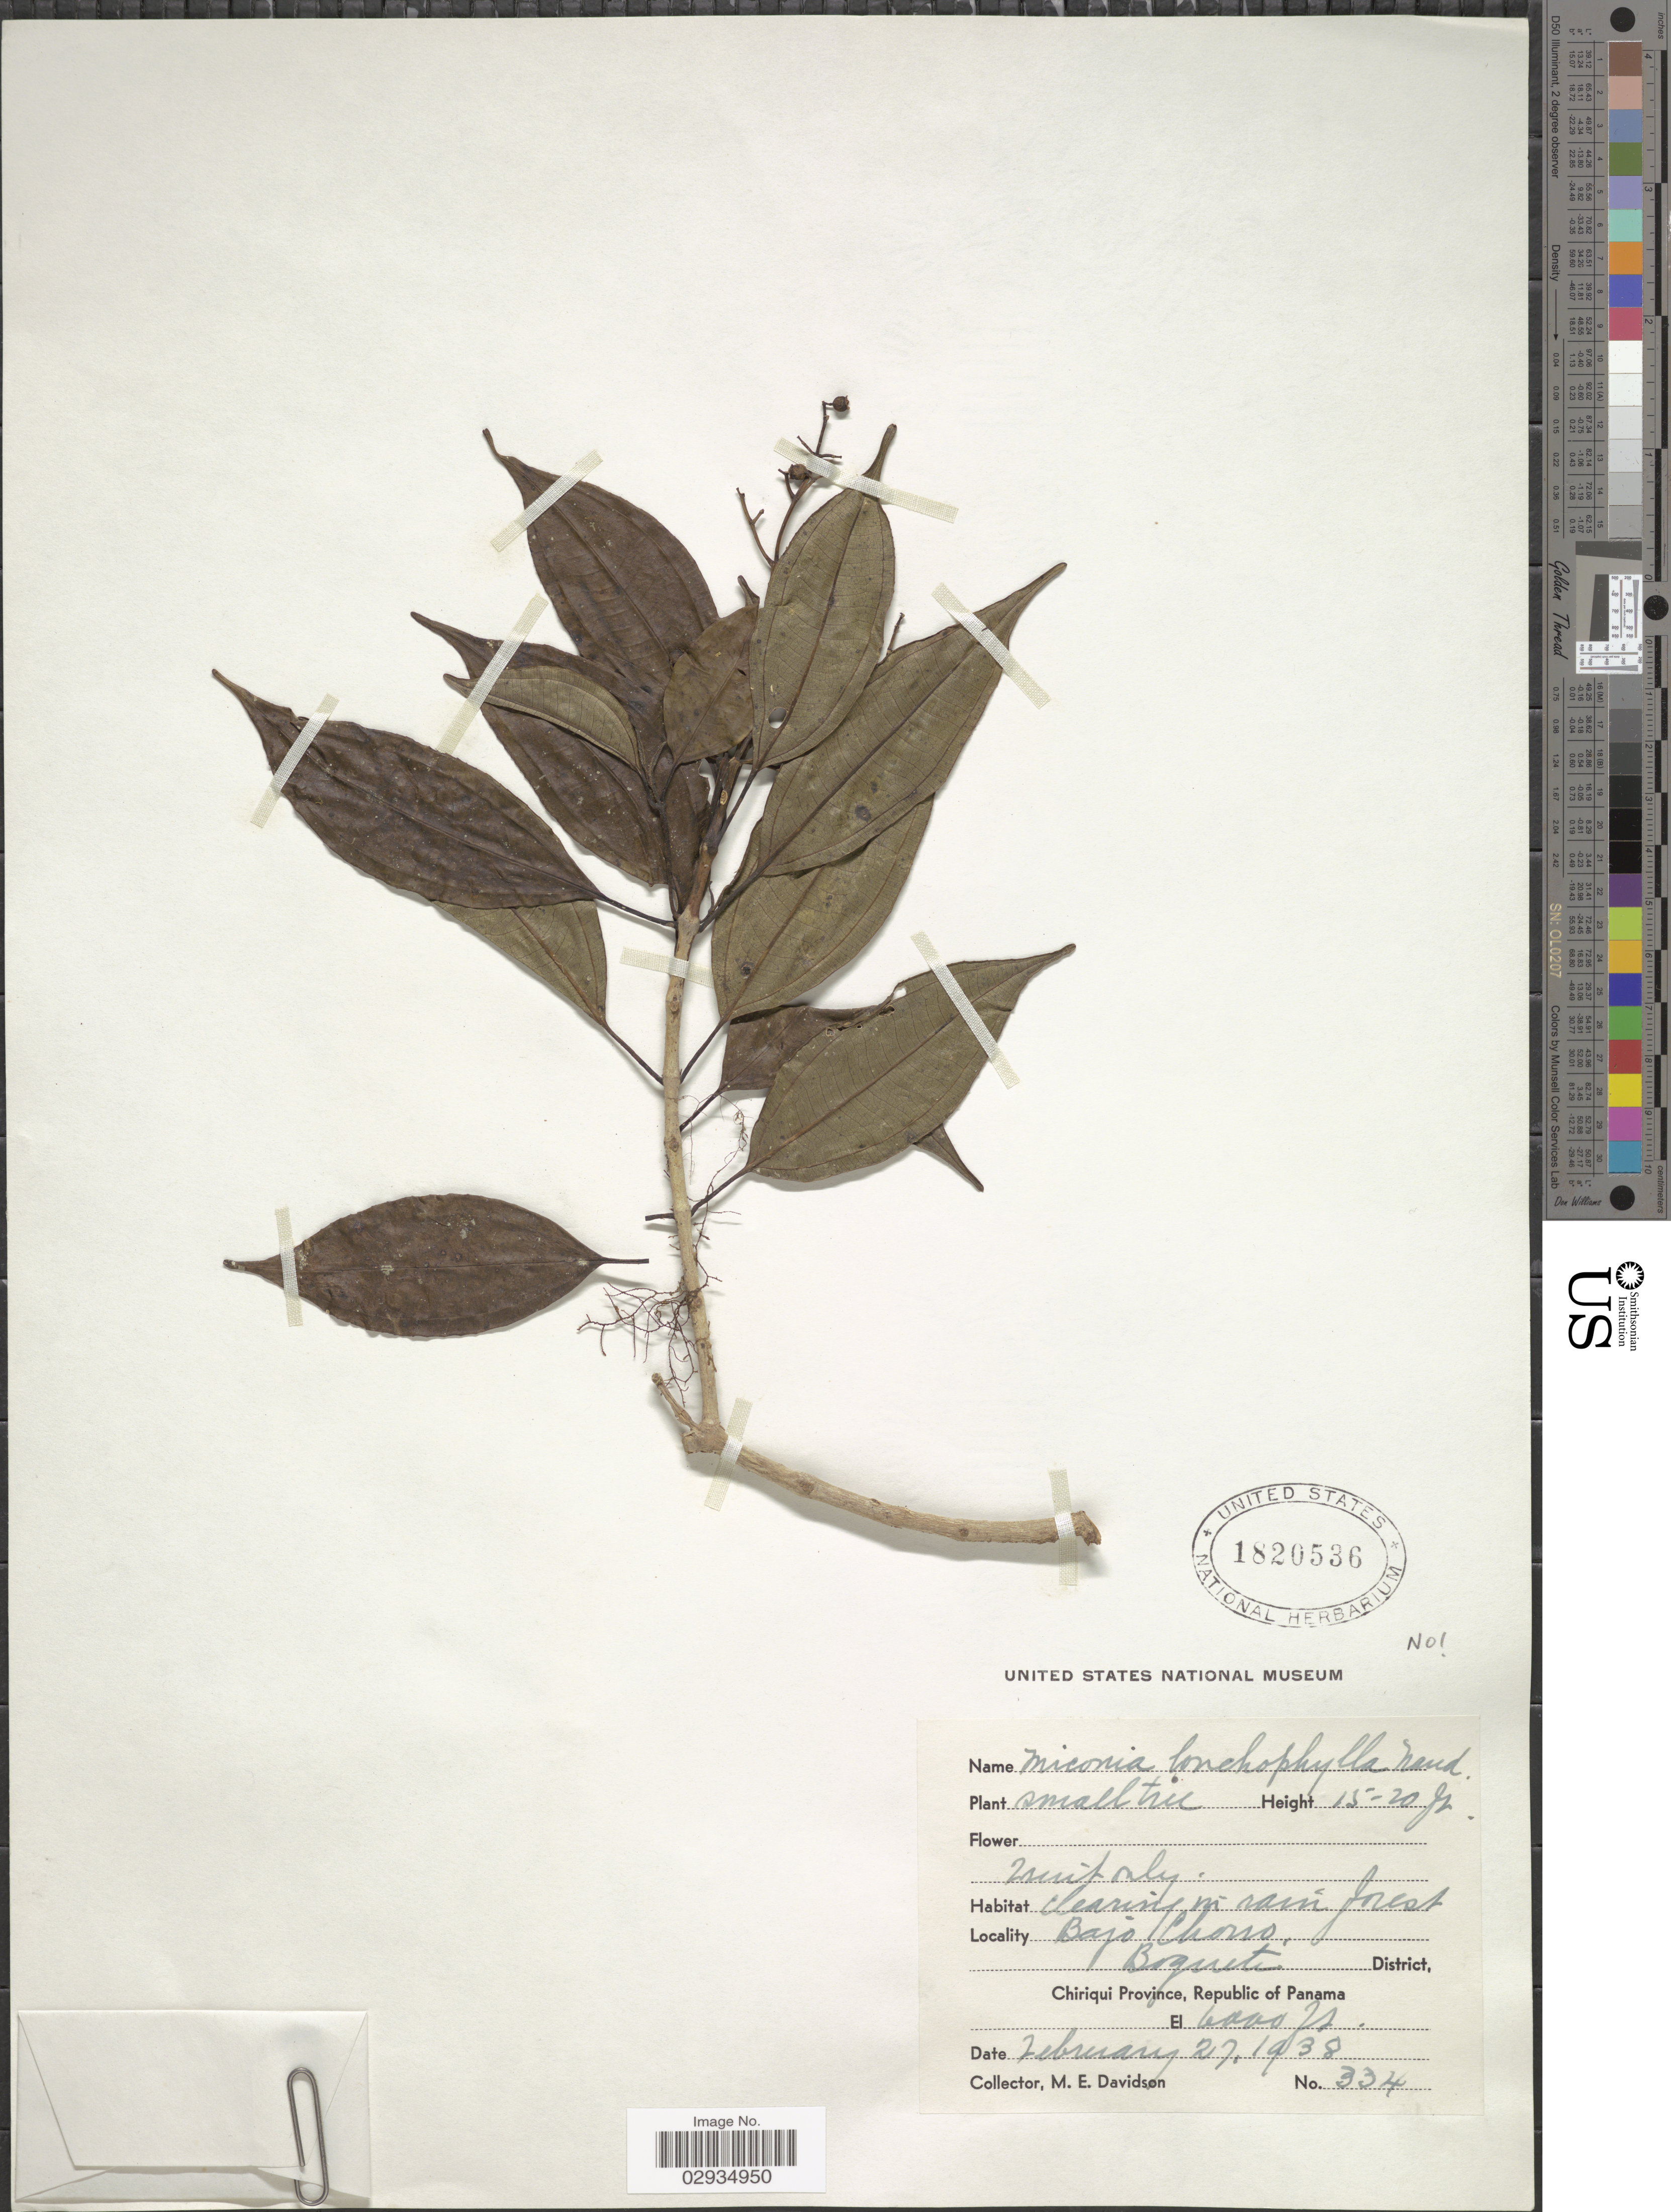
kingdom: Plantae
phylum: Tracheophyta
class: Magnoliopsida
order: Myrtales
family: Melastomataceae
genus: Miconia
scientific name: Miconia lonchophylla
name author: Naudin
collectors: M. E. Davidson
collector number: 334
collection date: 1938-02-27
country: Panama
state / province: Chiriqui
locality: Bajo Chorro. Boquete District.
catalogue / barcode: US 1820536